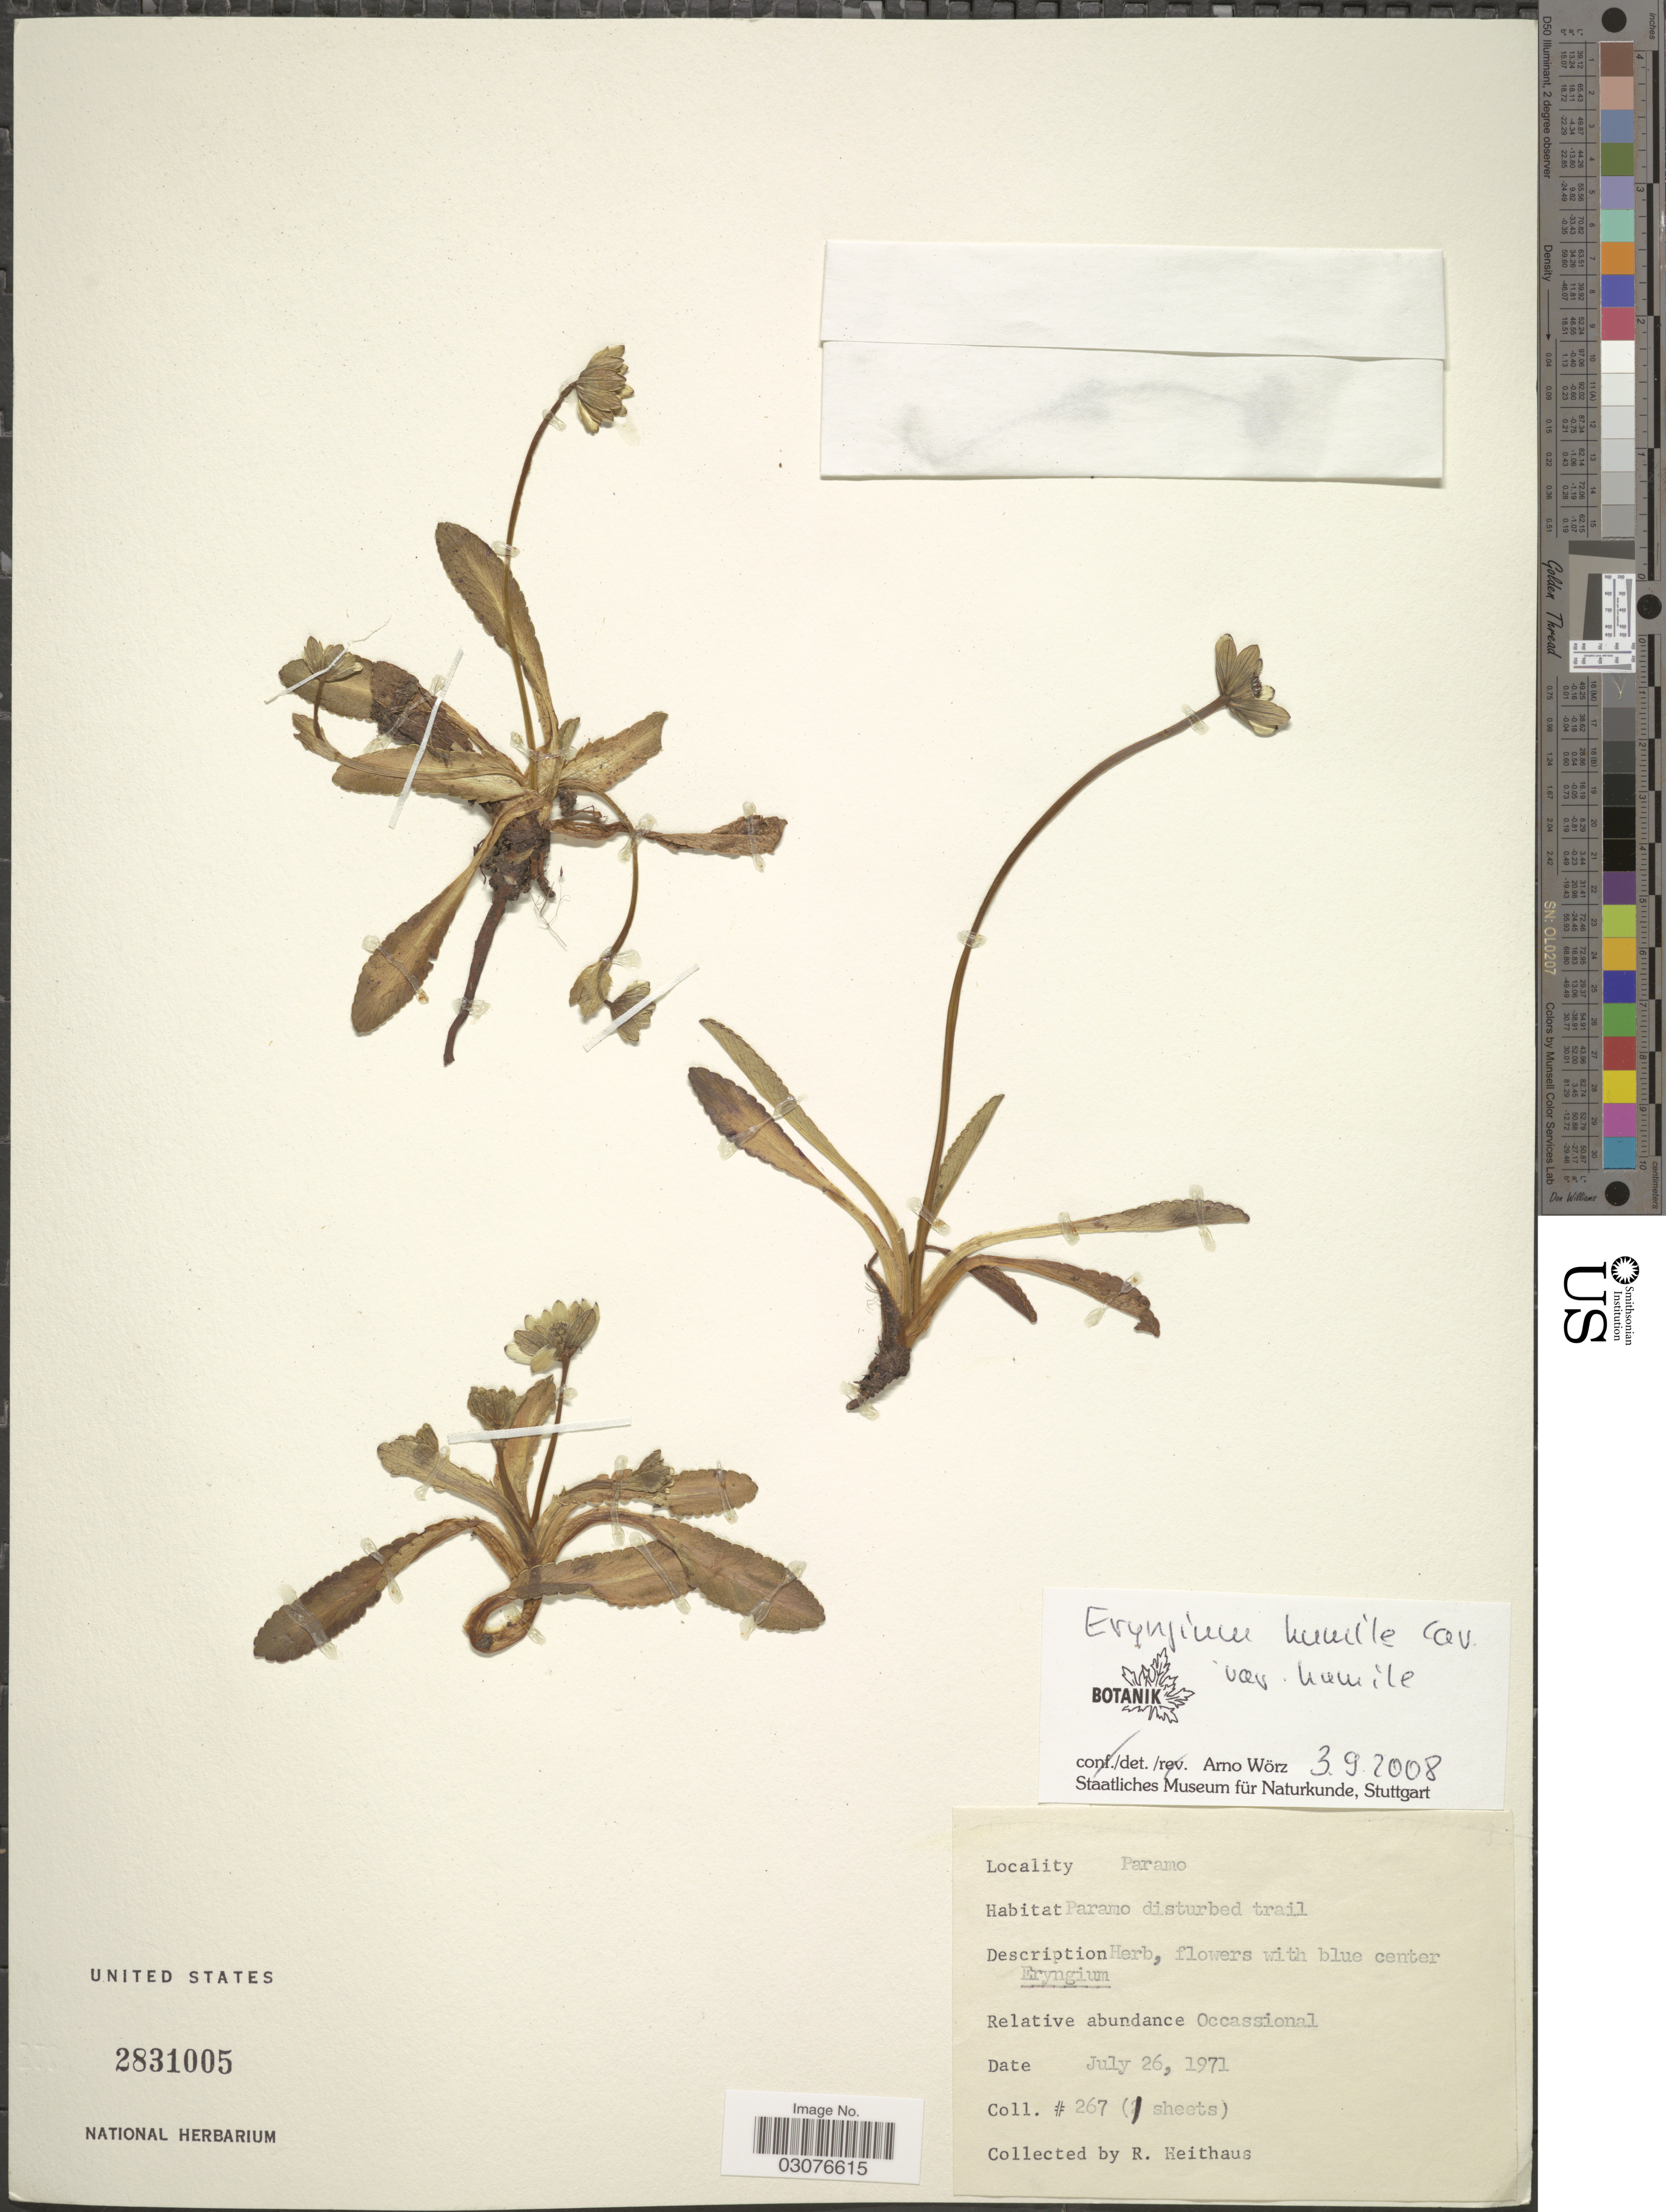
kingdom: Plantae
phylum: Tracheophyta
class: Magnoliopsida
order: Apiales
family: Apiaceae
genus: Eryngium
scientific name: Eryngium humile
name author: Cav.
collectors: R. Heithaus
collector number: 267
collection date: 1971-07-26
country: Costa Rica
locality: Paramo, Paramo disturbed trail.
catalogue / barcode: US 2831005